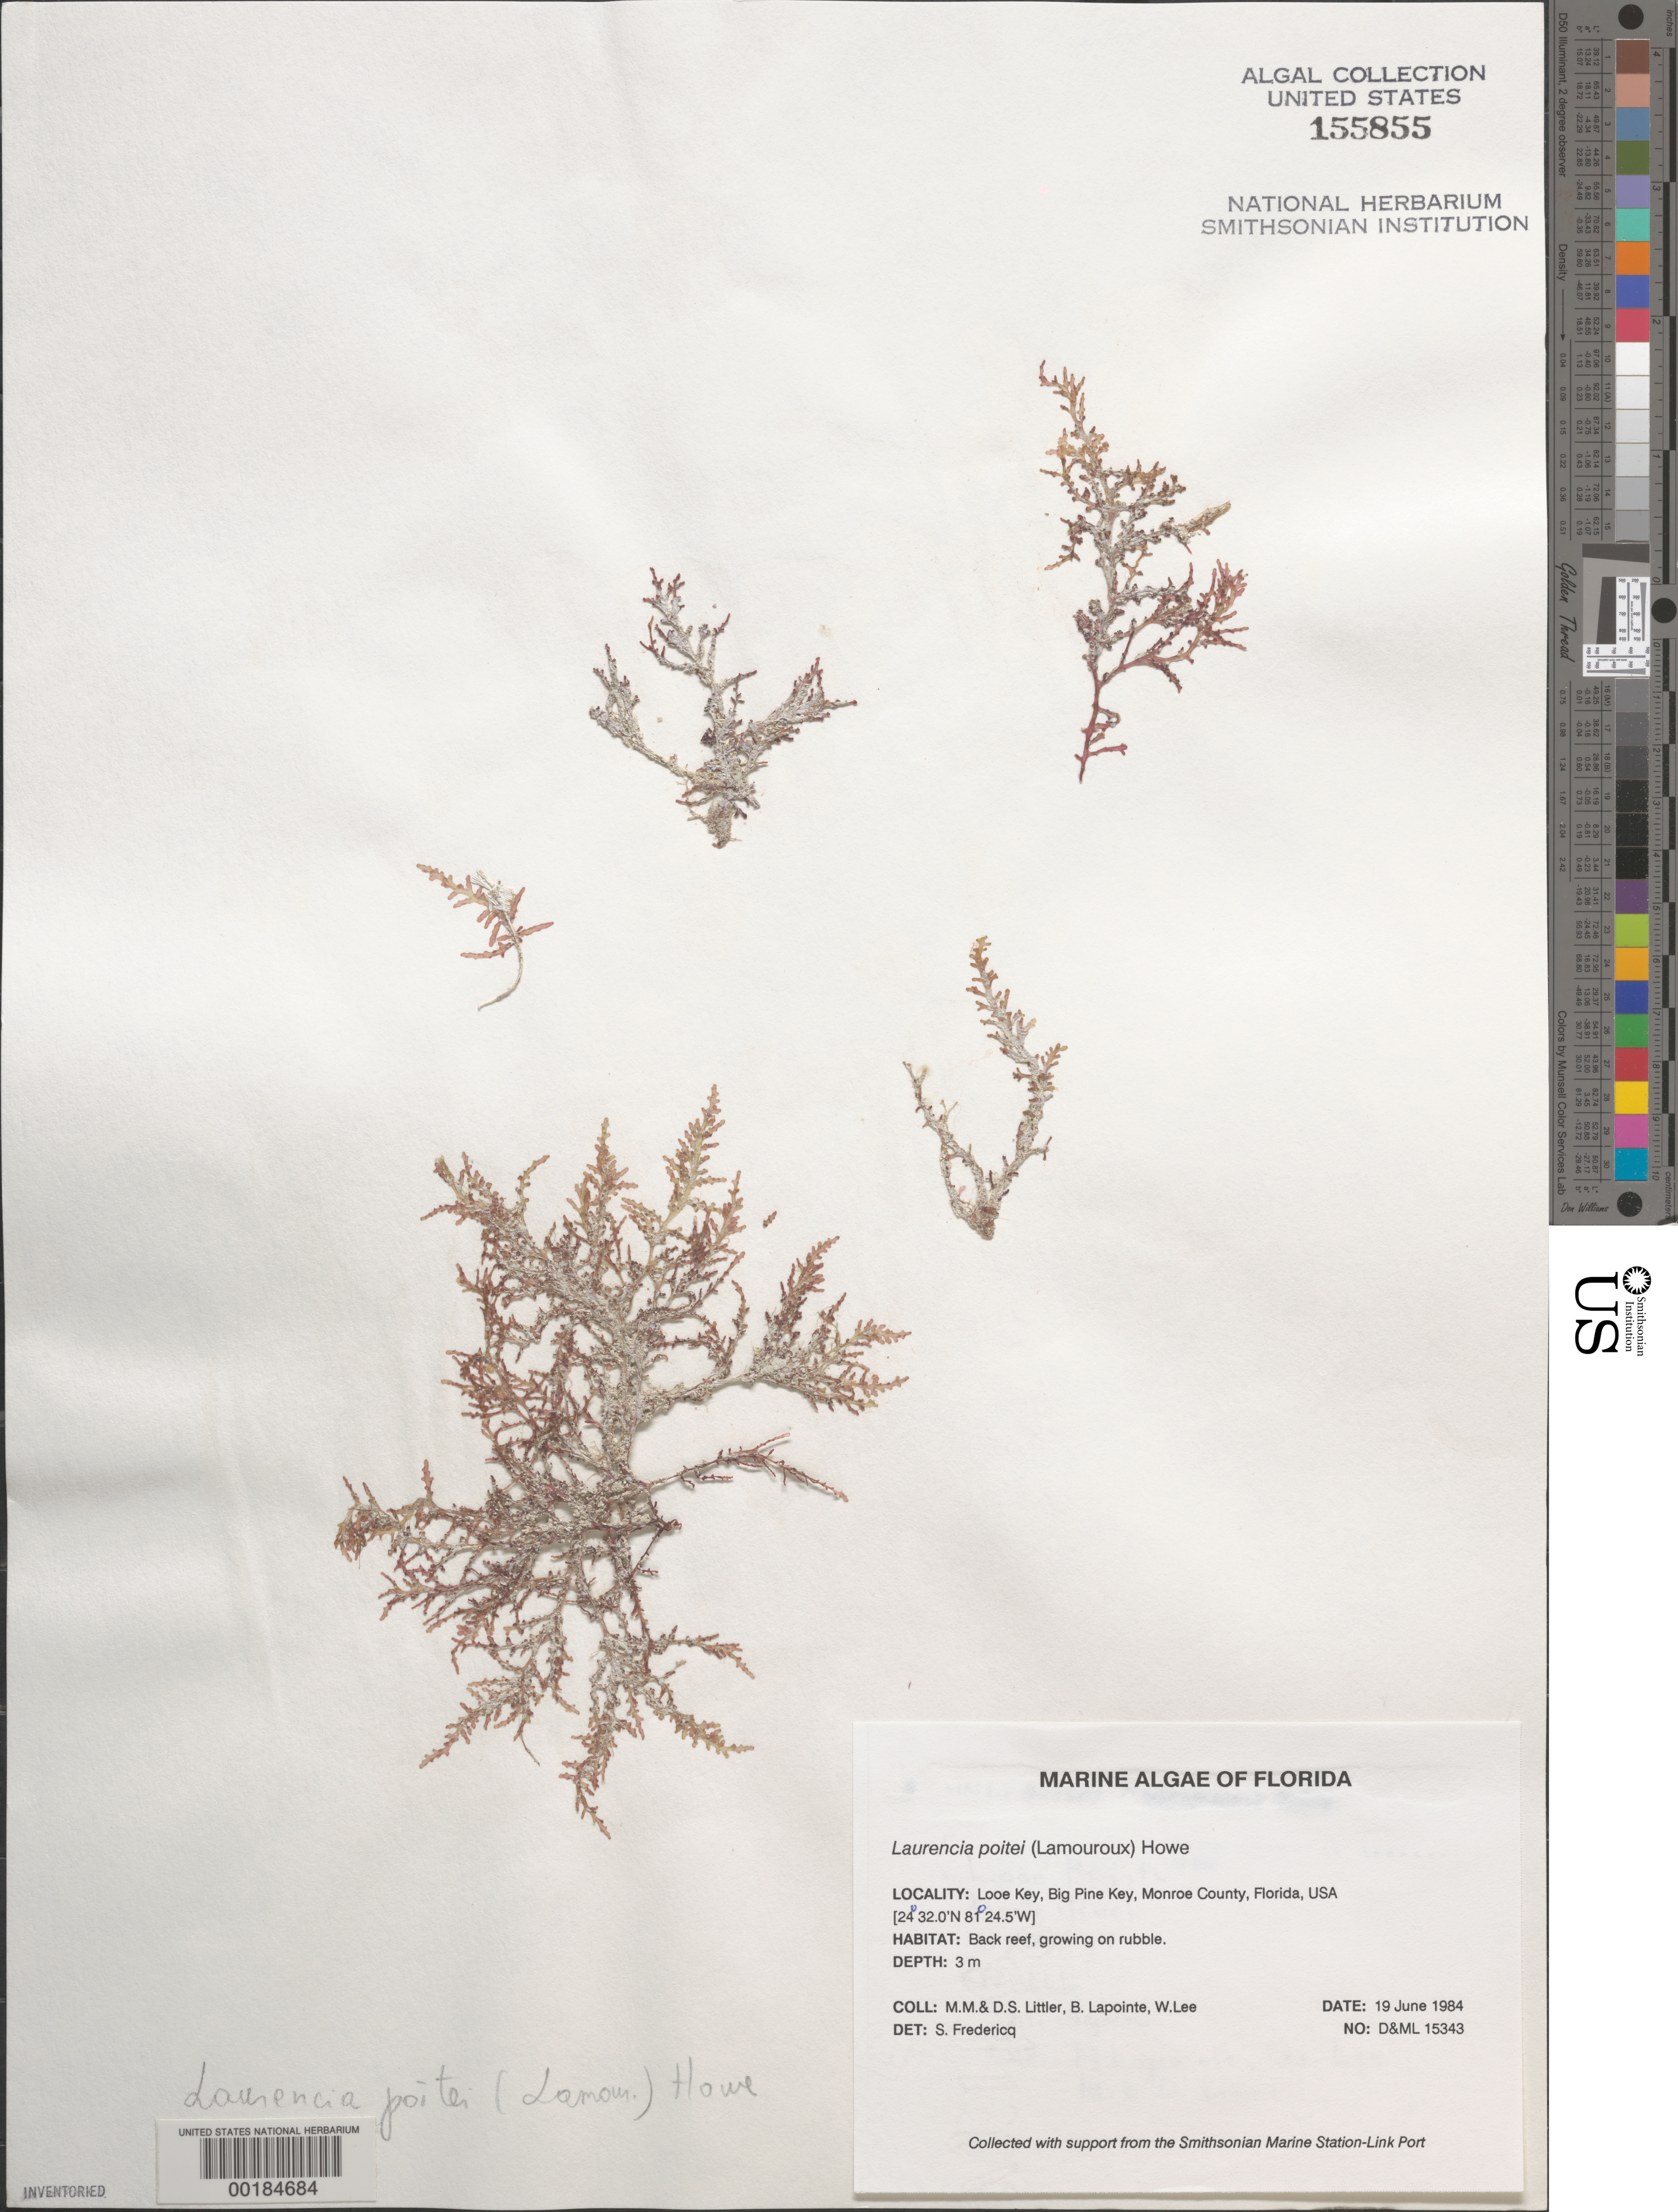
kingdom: Plantae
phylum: Rhodophyta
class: Florideophyceae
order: Ceramiales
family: Rhodomelaceae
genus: Yuzurua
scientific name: Yuzurua poiteaui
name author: (J.V.Lamouroux) Martin-Lescanne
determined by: Brooks, B. L., (BOT), Smithsonian Institution - National Museum of Natural History (UNITED STATES)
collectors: M. M. Littler, D. S. Littler, B. Lapointe & W. Lee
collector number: D&ML 15343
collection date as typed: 19 Jun 1984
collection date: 1984-06-19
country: United States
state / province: Florida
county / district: Monroe County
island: Looe Key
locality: Looe Key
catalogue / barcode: US 155855